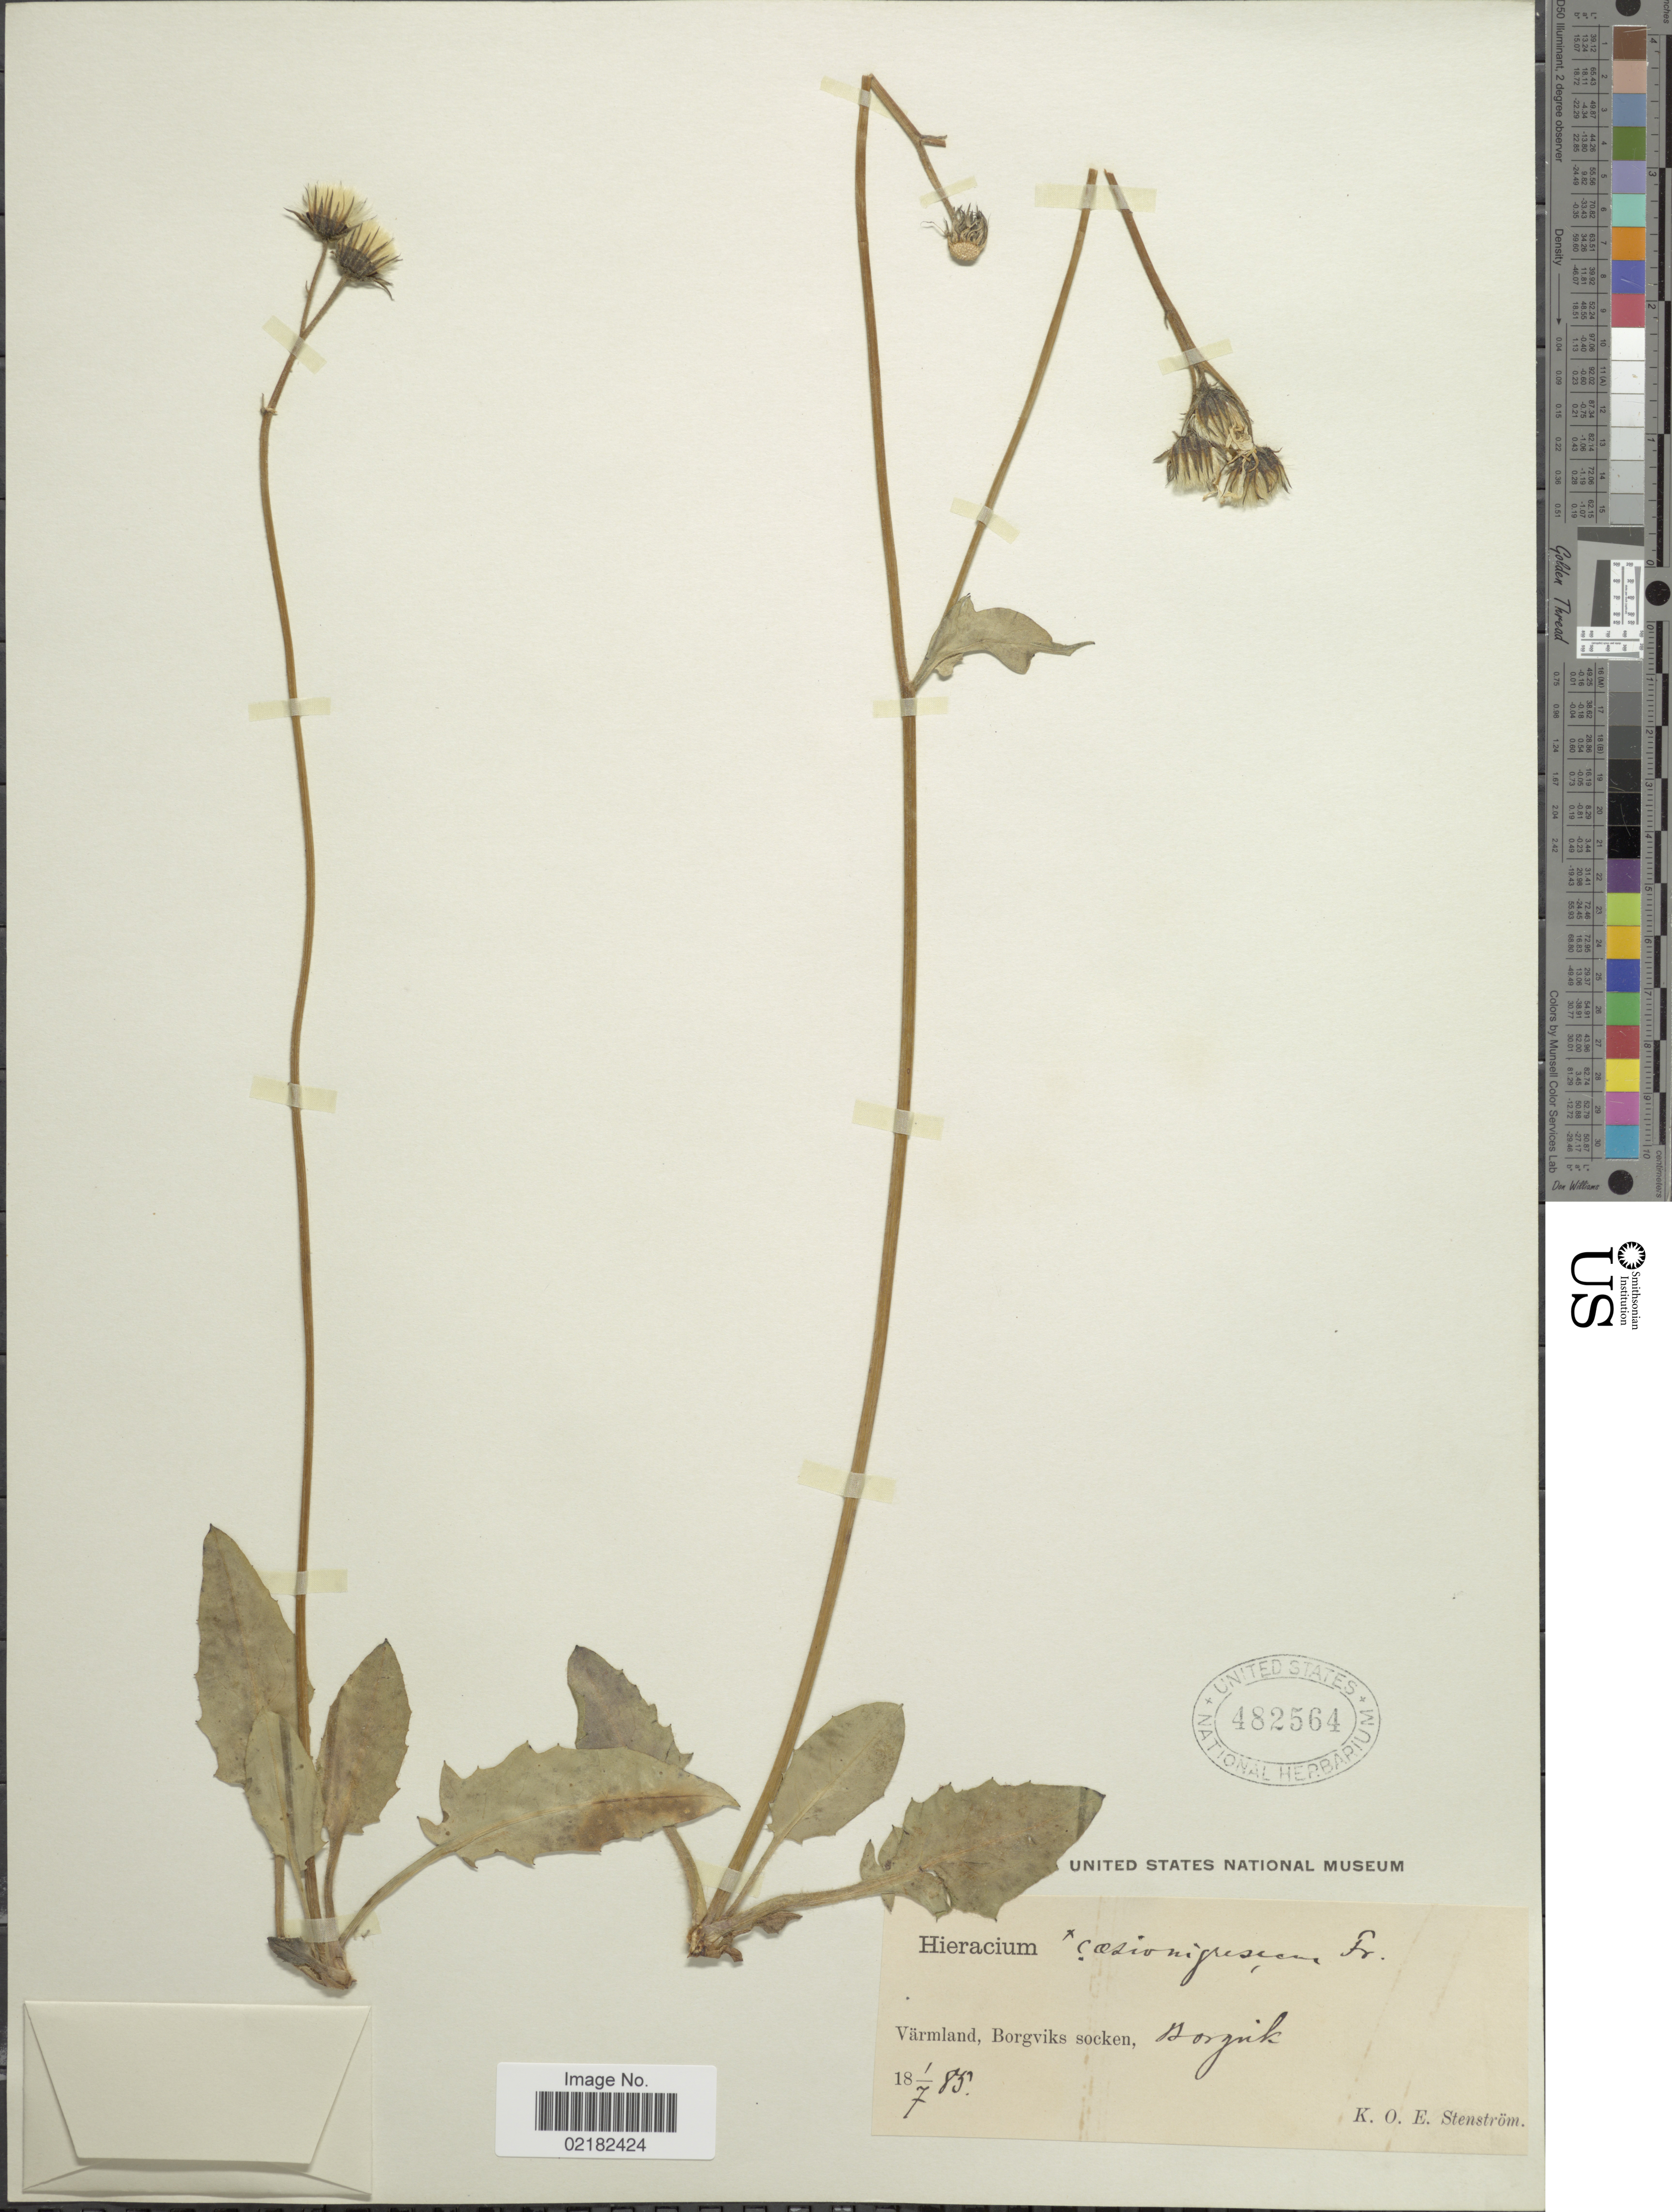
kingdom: Plantae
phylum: Tracheophyta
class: Magnoliopsida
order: Asterales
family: Asteraceae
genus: Hieracium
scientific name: Hieracium caesionigrescens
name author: Fr. ex Dahlst.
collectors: K. O. E. Stenström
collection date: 1885-07-01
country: Sweden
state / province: Varmland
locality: Borgviks socken, Borgvik.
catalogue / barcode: US 482564